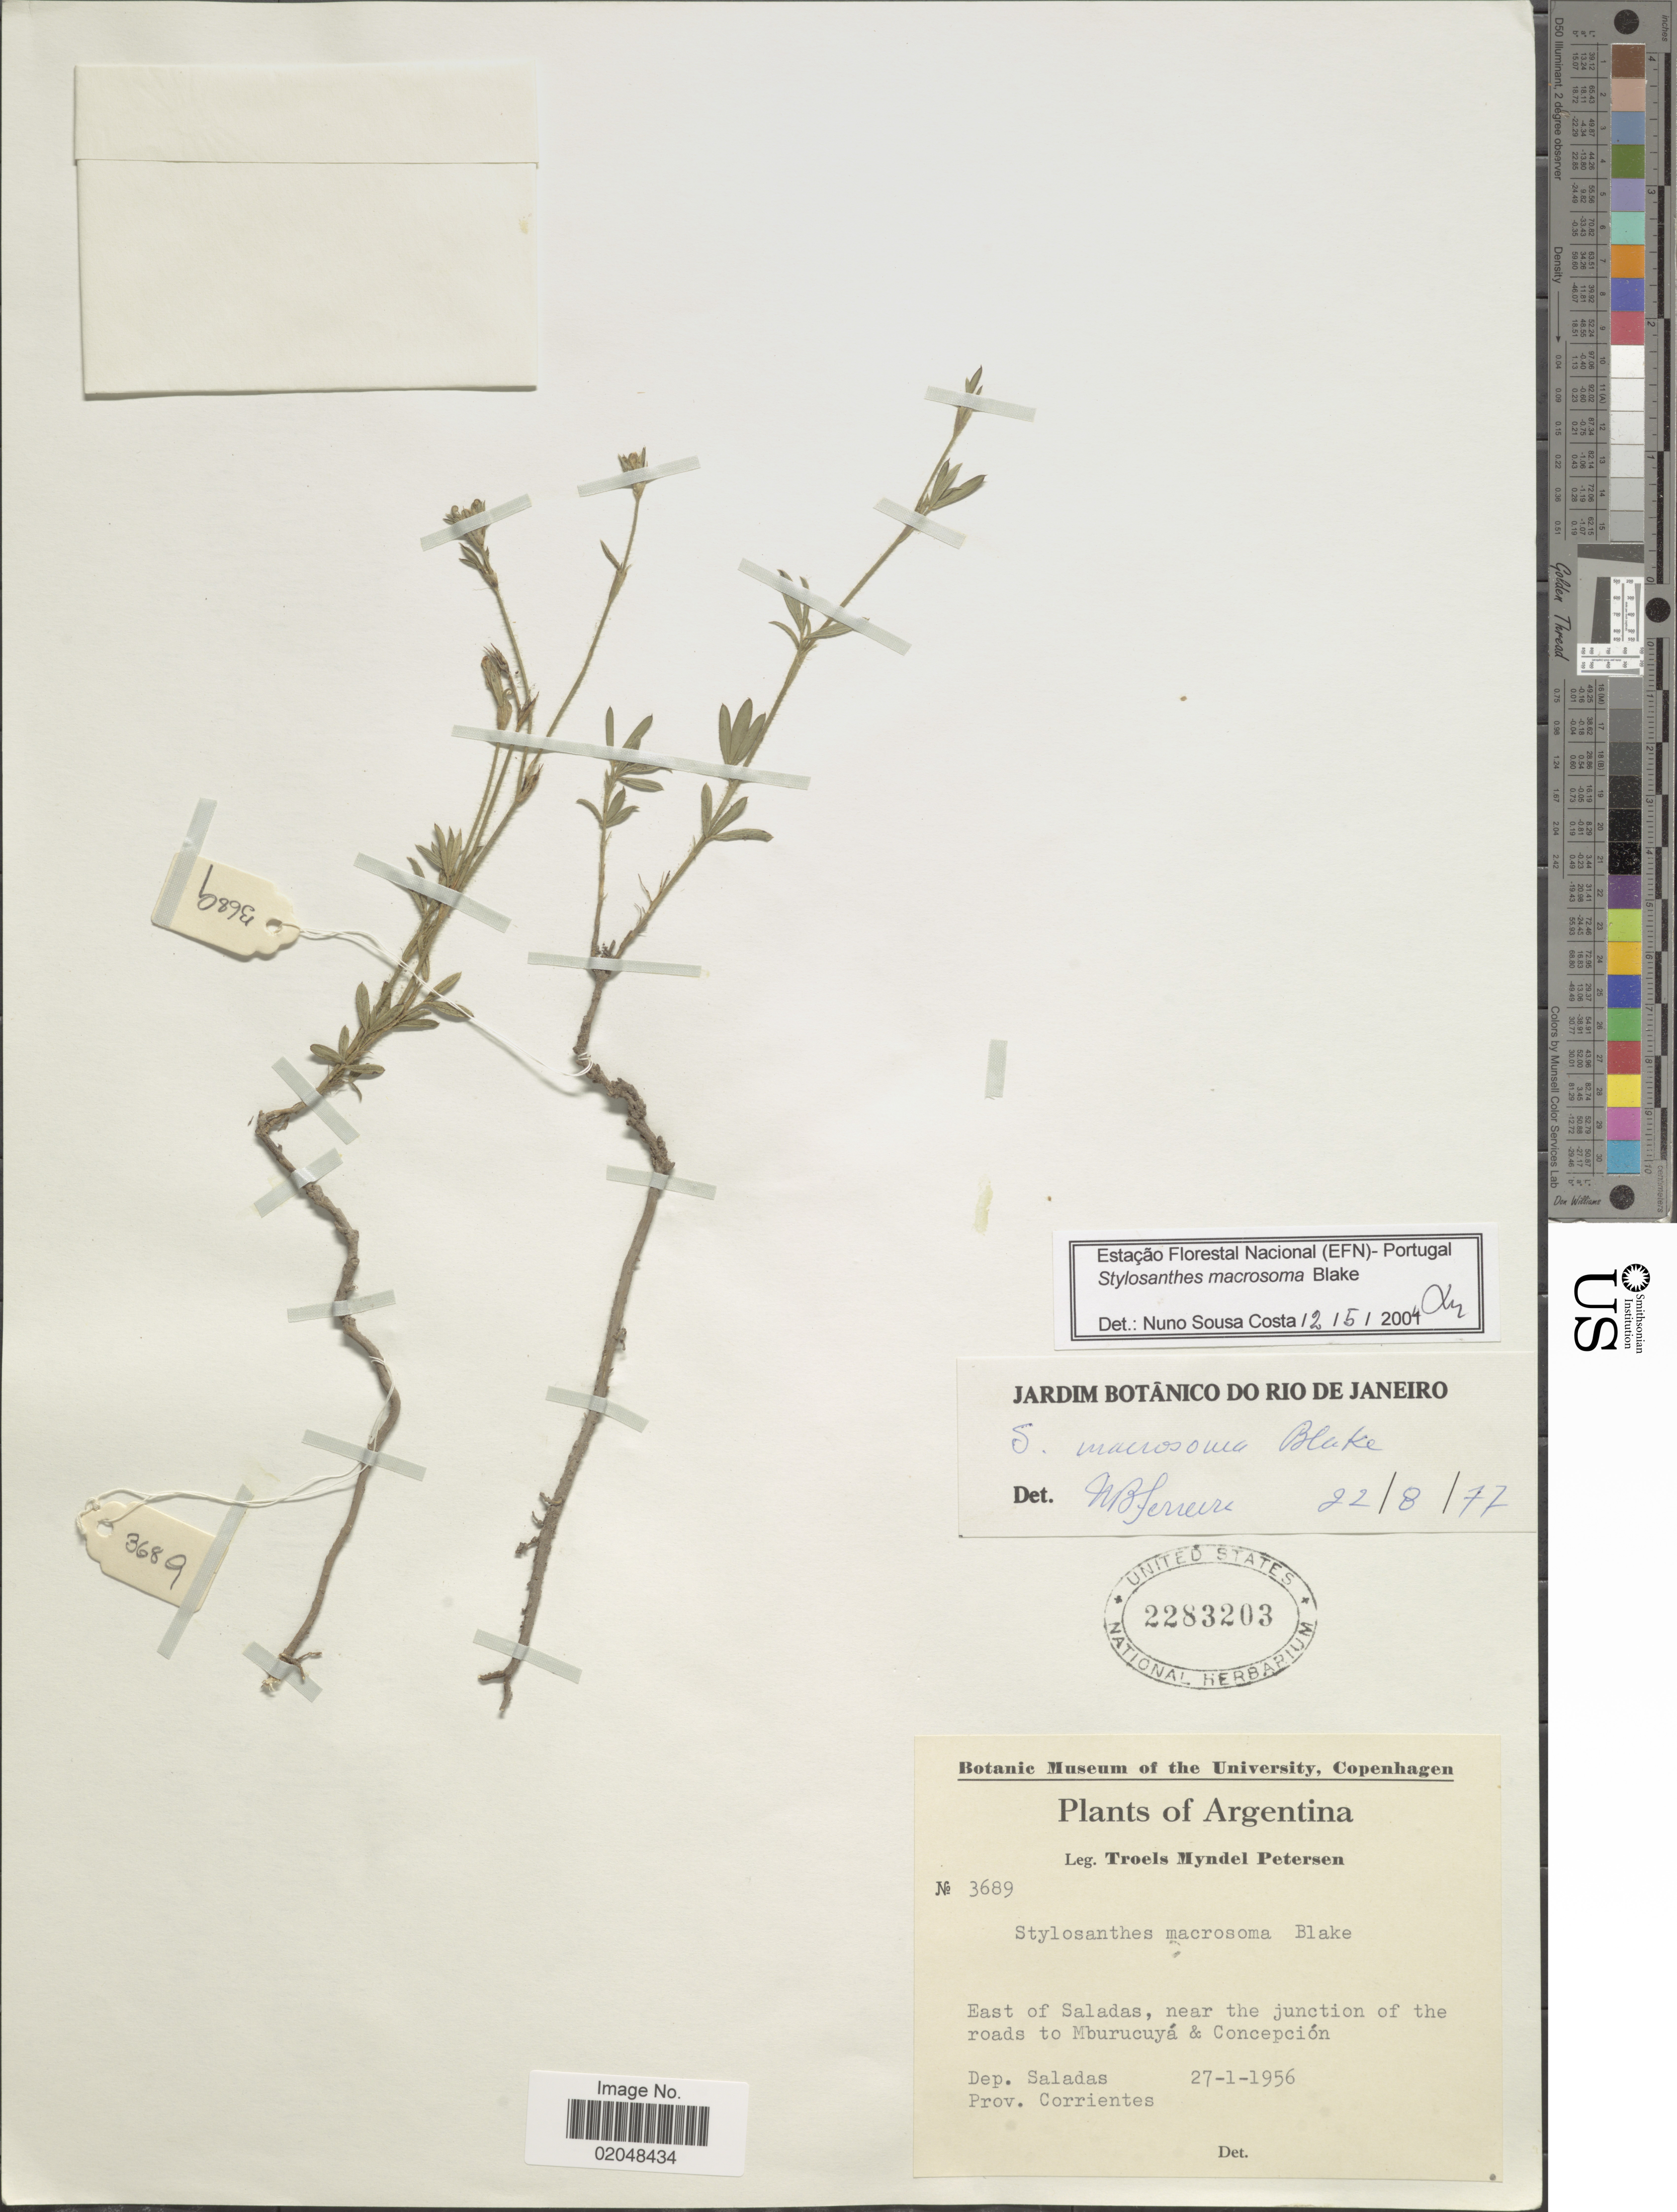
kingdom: Plantae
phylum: Tracheophyta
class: Magnoliopsida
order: Fabales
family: Fabaceae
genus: Stylosanthes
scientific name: Stylosanthes macrosoma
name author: S.F. Blake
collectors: T. Pederson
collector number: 3689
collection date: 1956-01-27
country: Argentina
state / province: Corrientes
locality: East of Saladas, near the junction of the roads to Mburucuya & Concepcion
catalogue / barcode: US 2283203